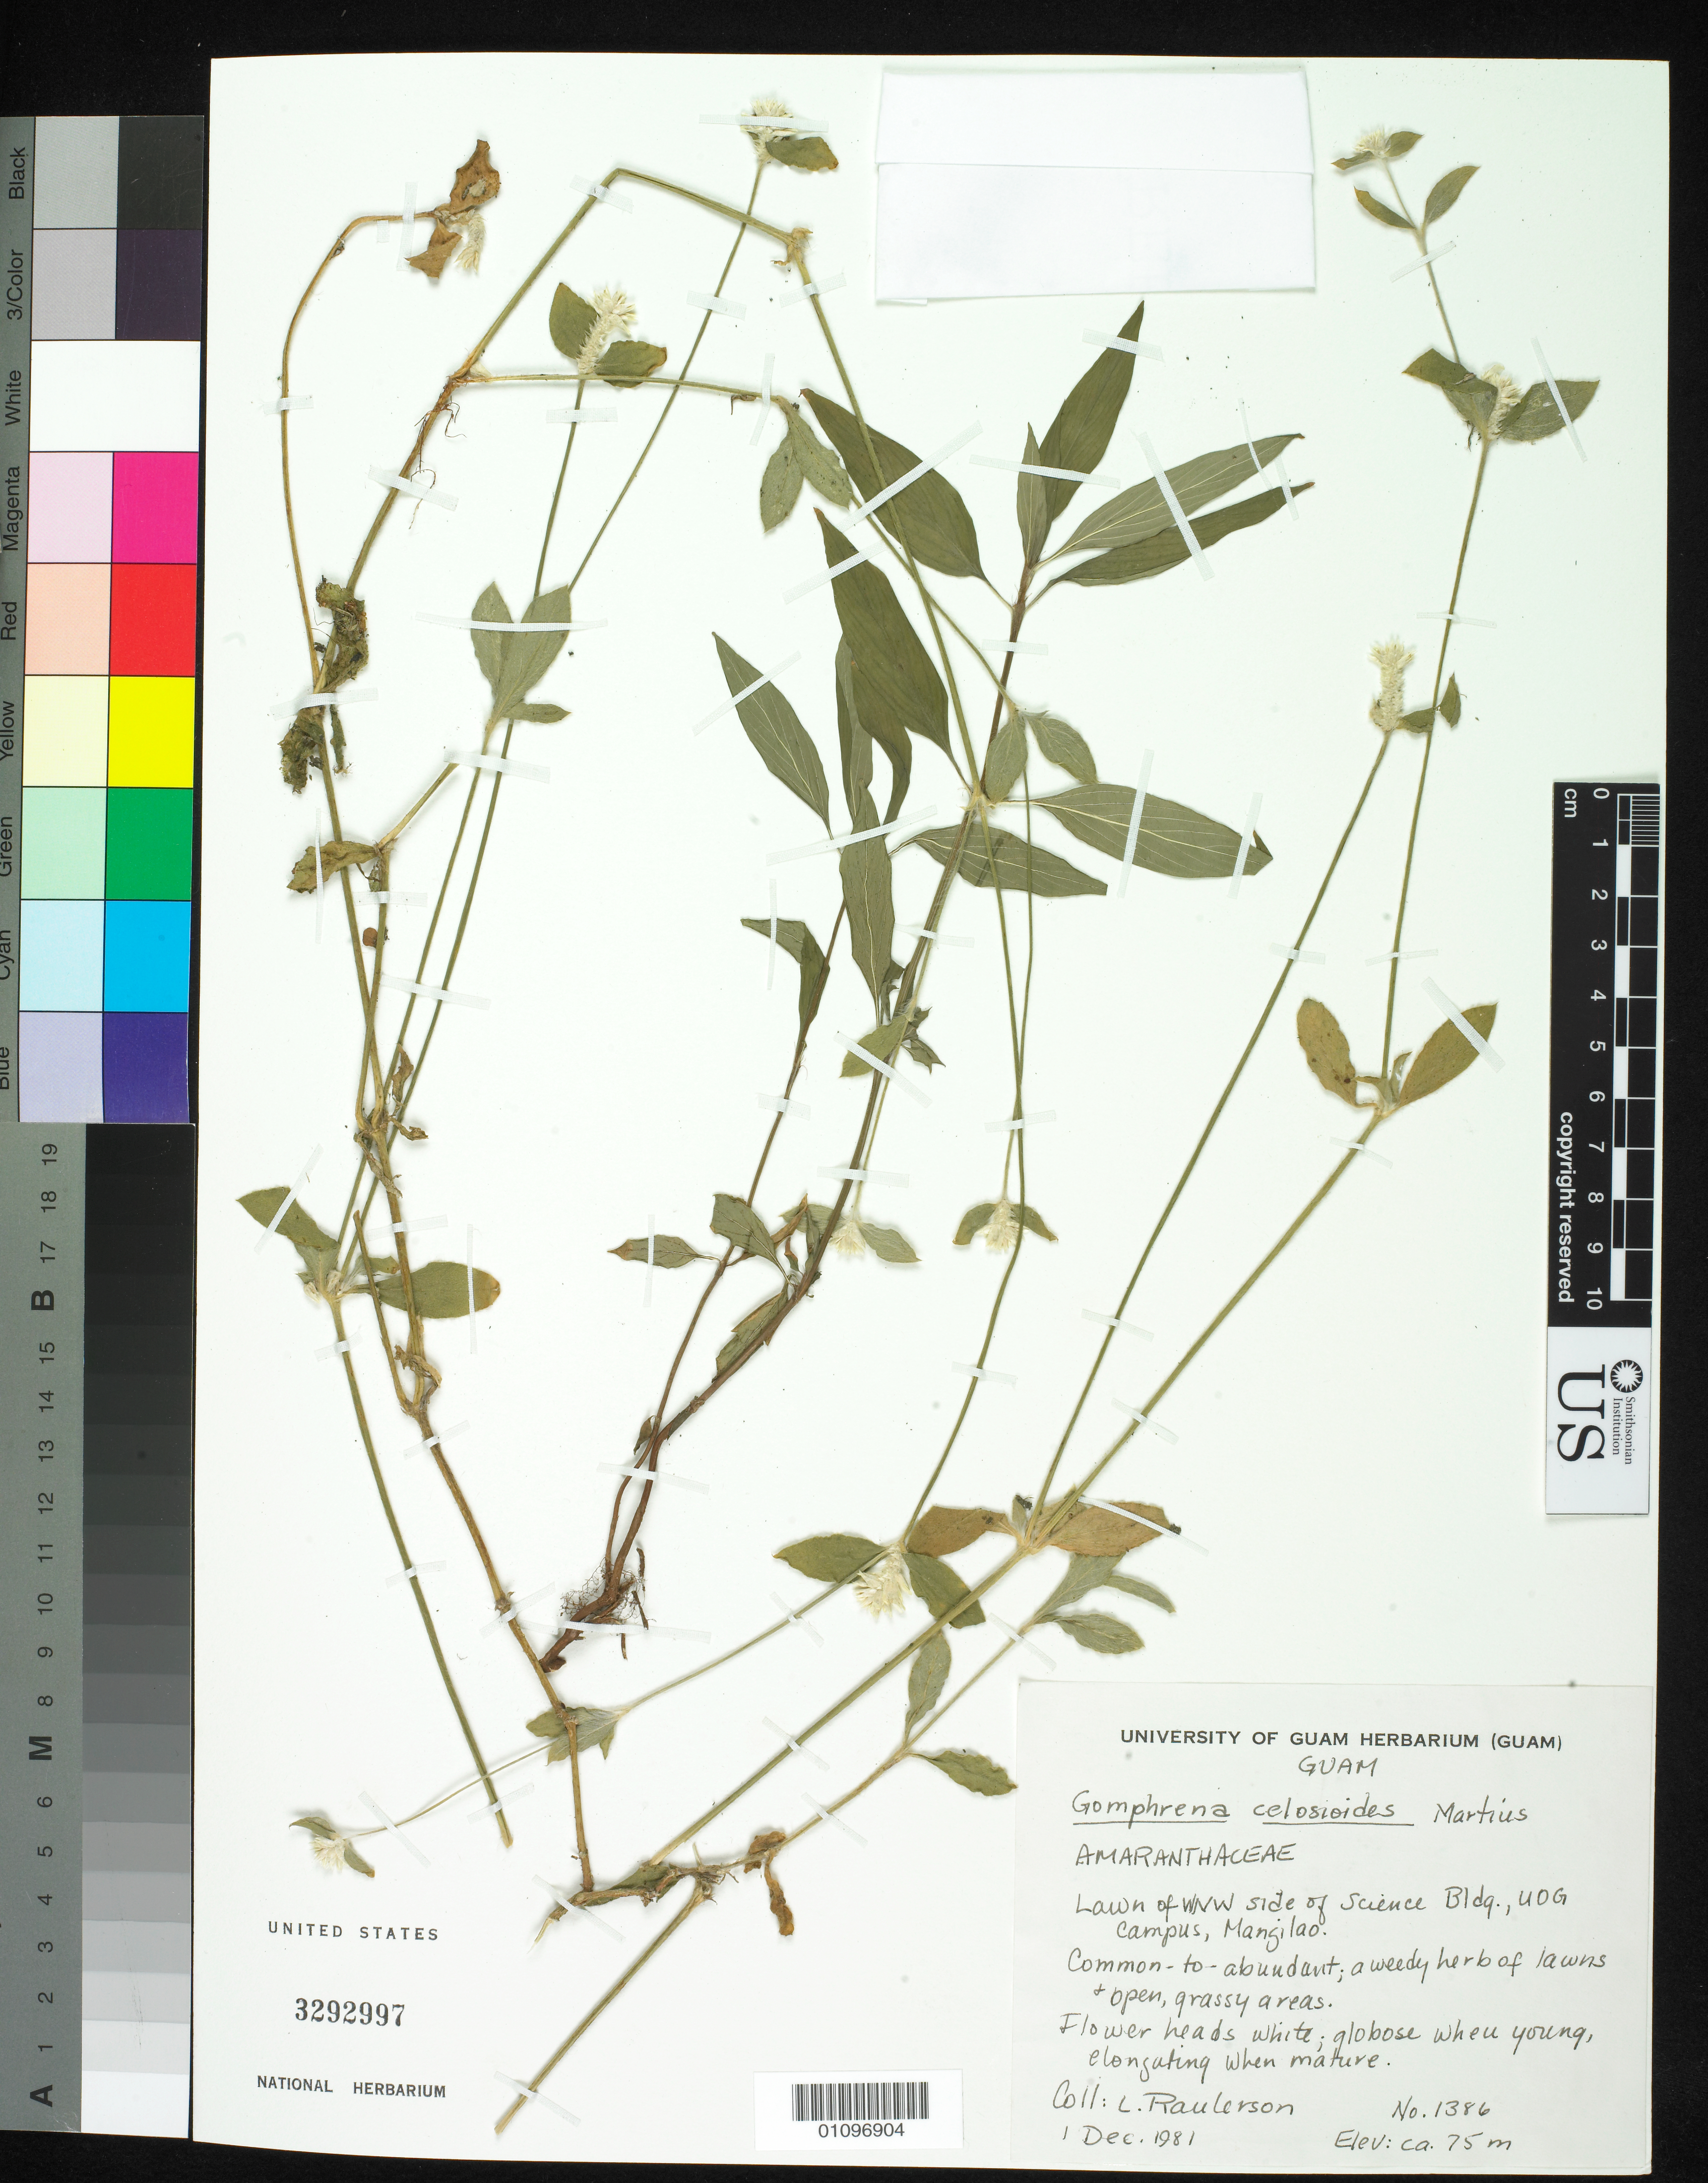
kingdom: Plantae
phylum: Tracheophyta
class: Magnoliopsida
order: Caryophyllales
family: Amaranthaceae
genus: Gomphrena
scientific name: Gomphrena celosioides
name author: Mart.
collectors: L. Raulerson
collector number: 1386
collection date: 1981-12-01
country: Guam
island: Guam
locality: Lawn of W/NW side of science building, UOG campus, Mangilao.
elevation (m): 75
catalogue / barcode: US 3292997